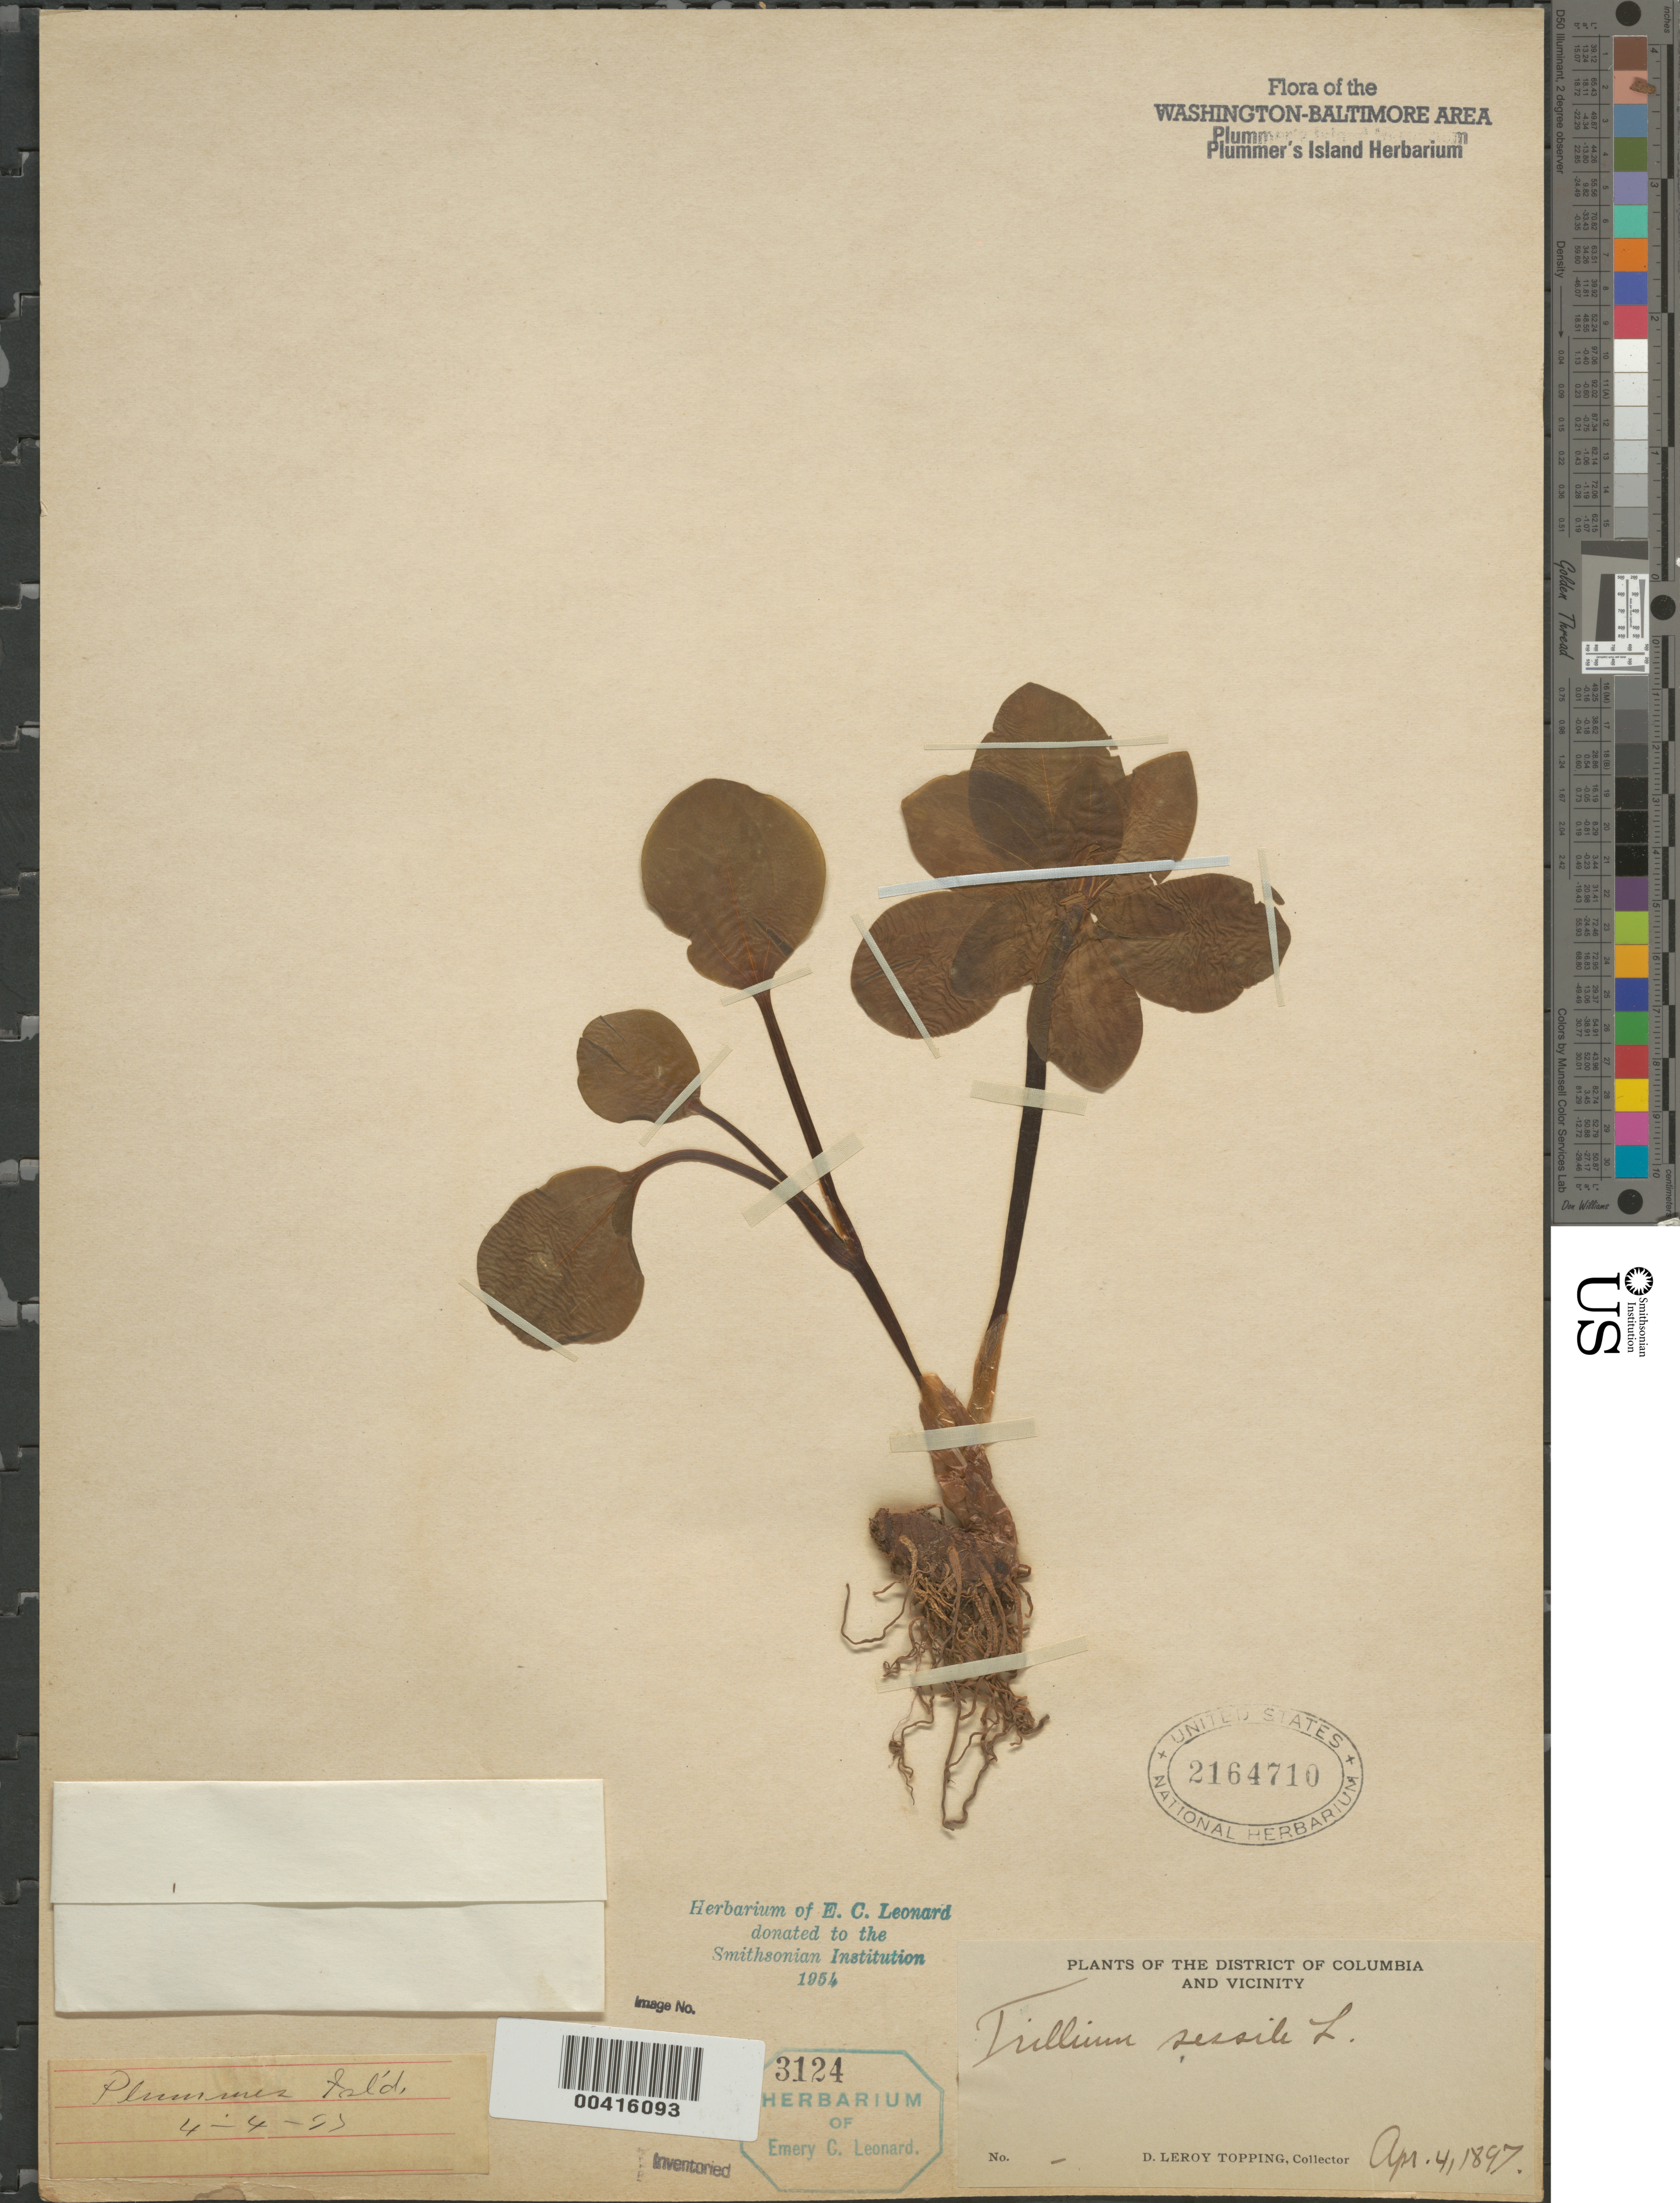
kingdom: Plantae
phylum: Tracheophyta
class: Liliopsida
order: Liliales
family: Melanthiaceae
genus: Trillium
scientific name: Trillium sessile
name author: L.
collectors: D. L. Topping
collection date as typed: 04 Apr 1897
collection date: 1897-04-04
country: United States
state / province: Maryland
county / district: Montgomery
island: Plummers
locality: Plummer's Island C. & O. Canal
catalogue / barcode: US 2164710